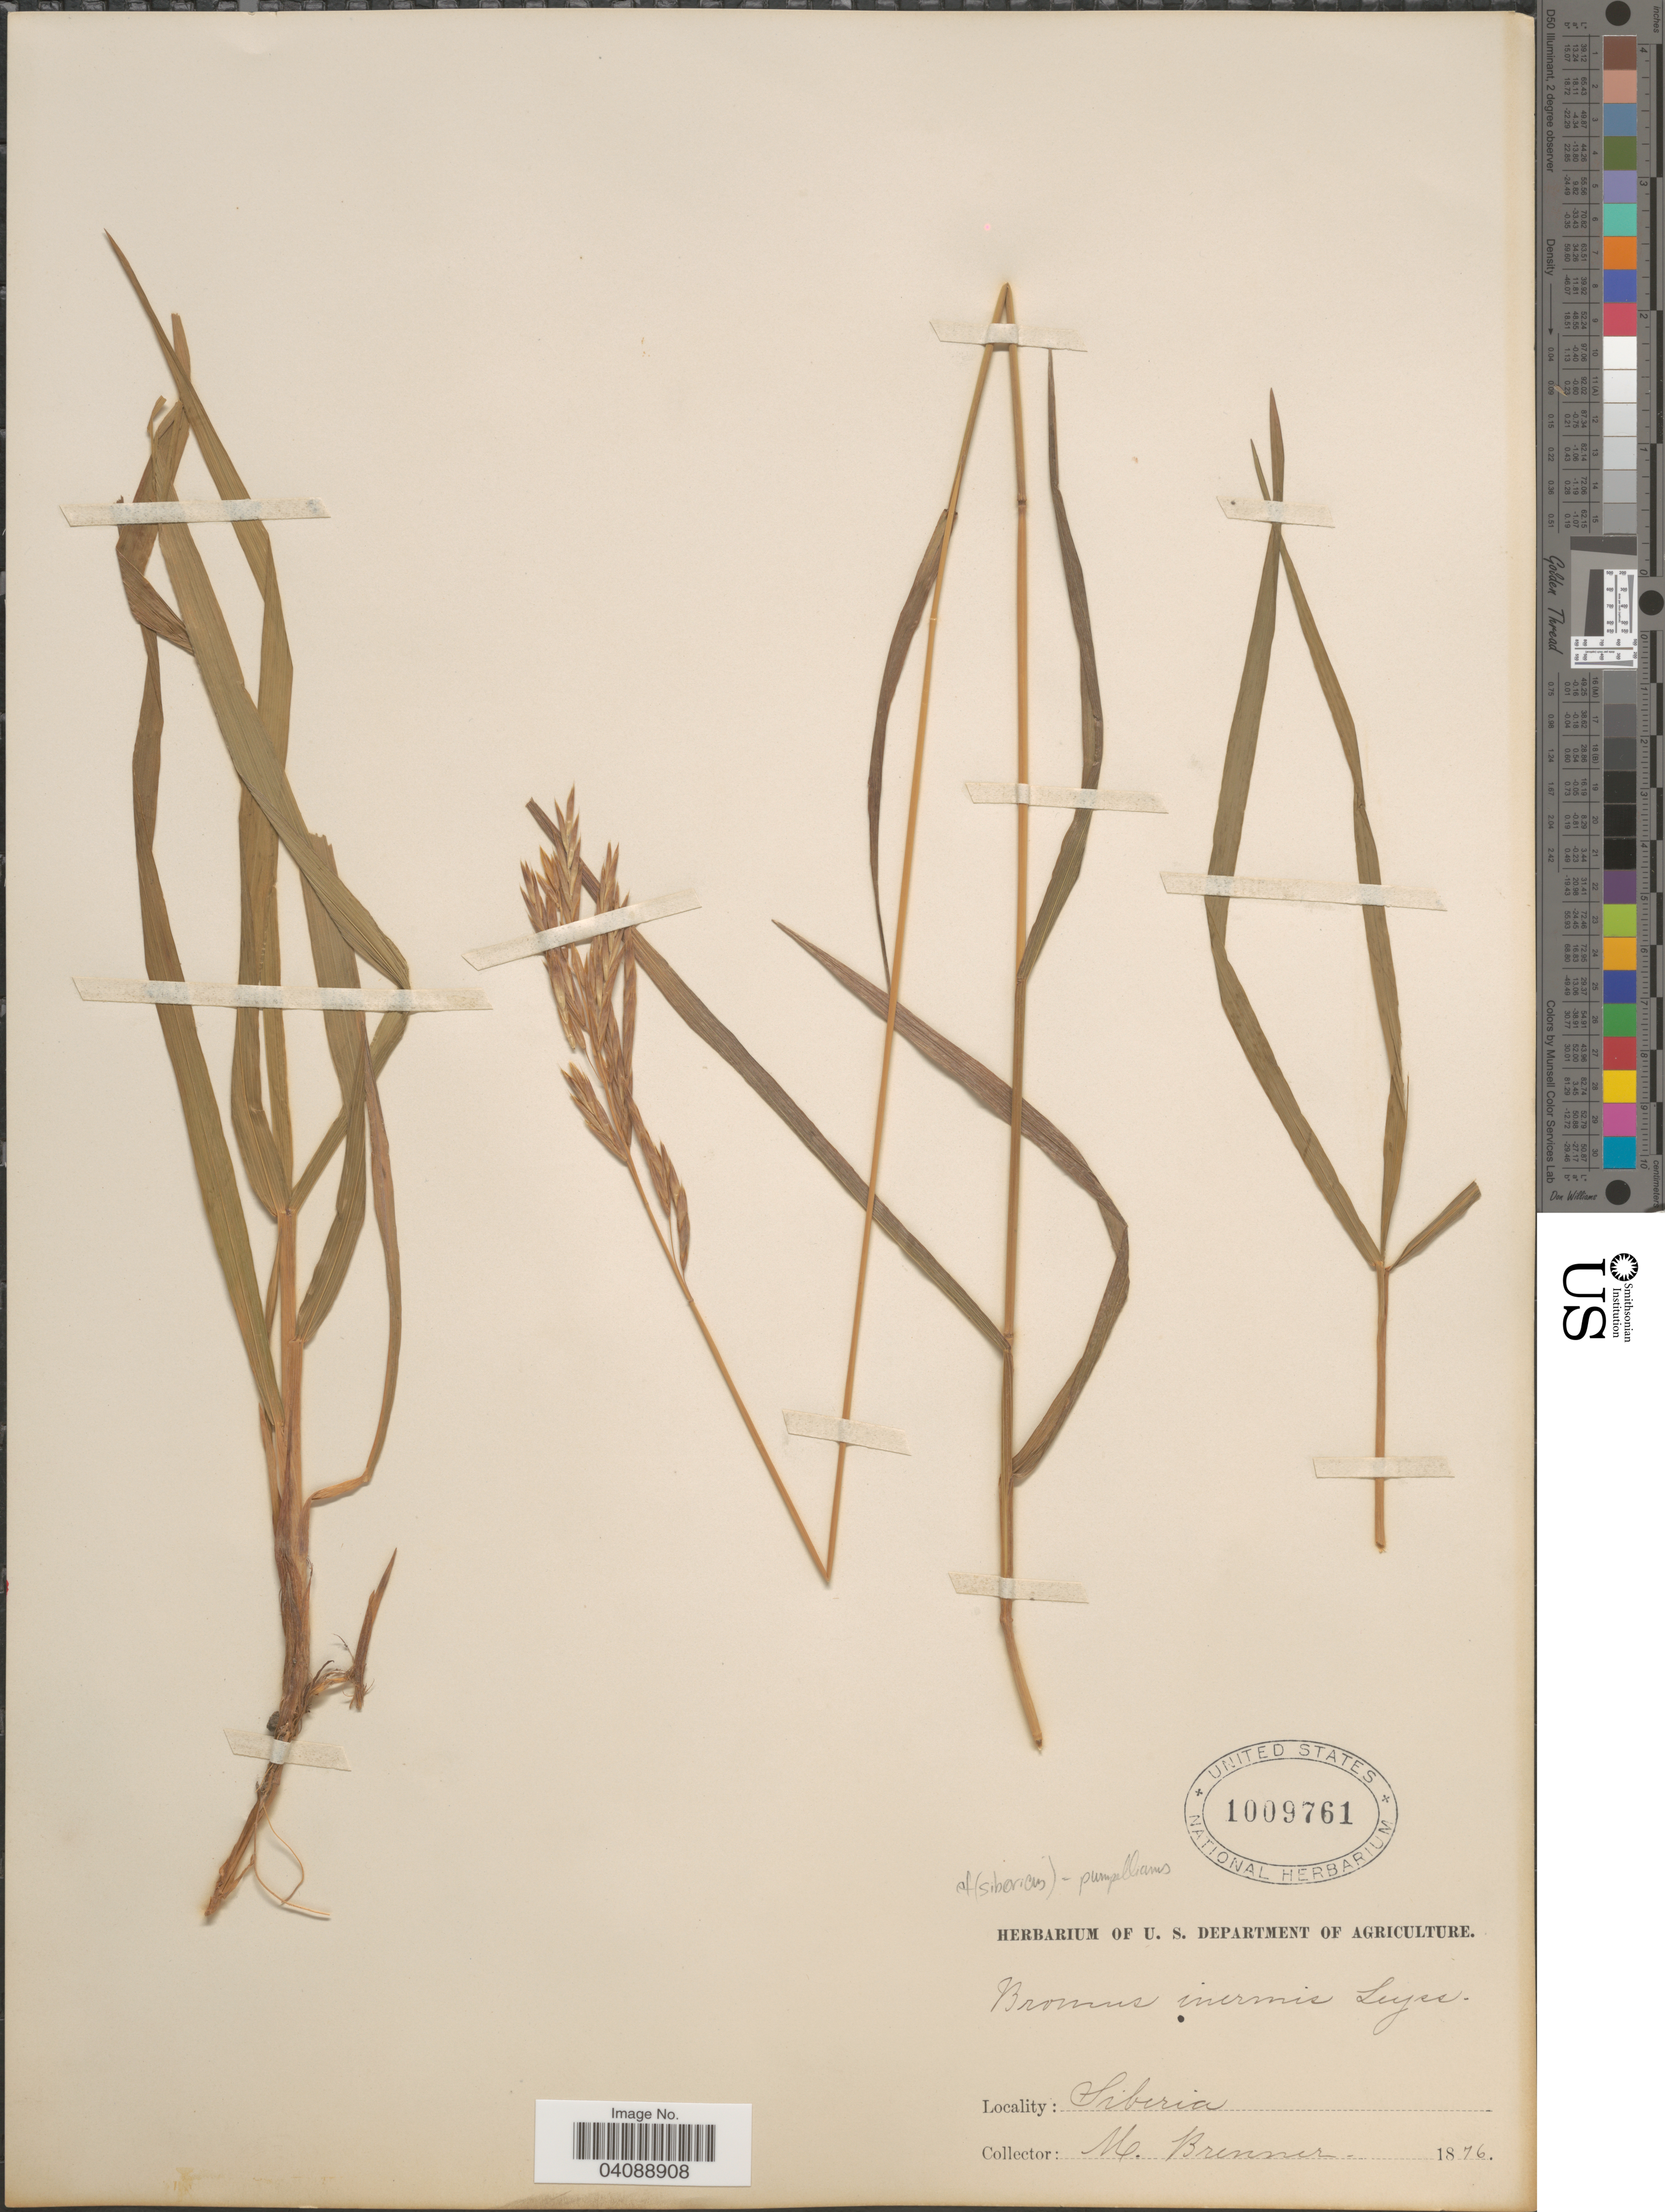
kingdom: Plantae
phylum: Tracheophyta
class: Liliopsida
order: Poales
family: Poaceae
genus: Bromus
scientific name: Bromus inermis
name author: Leyss.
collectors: M. Brenner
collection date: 1876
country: Russian Federation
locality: Siberia.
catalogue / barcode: US 1009761